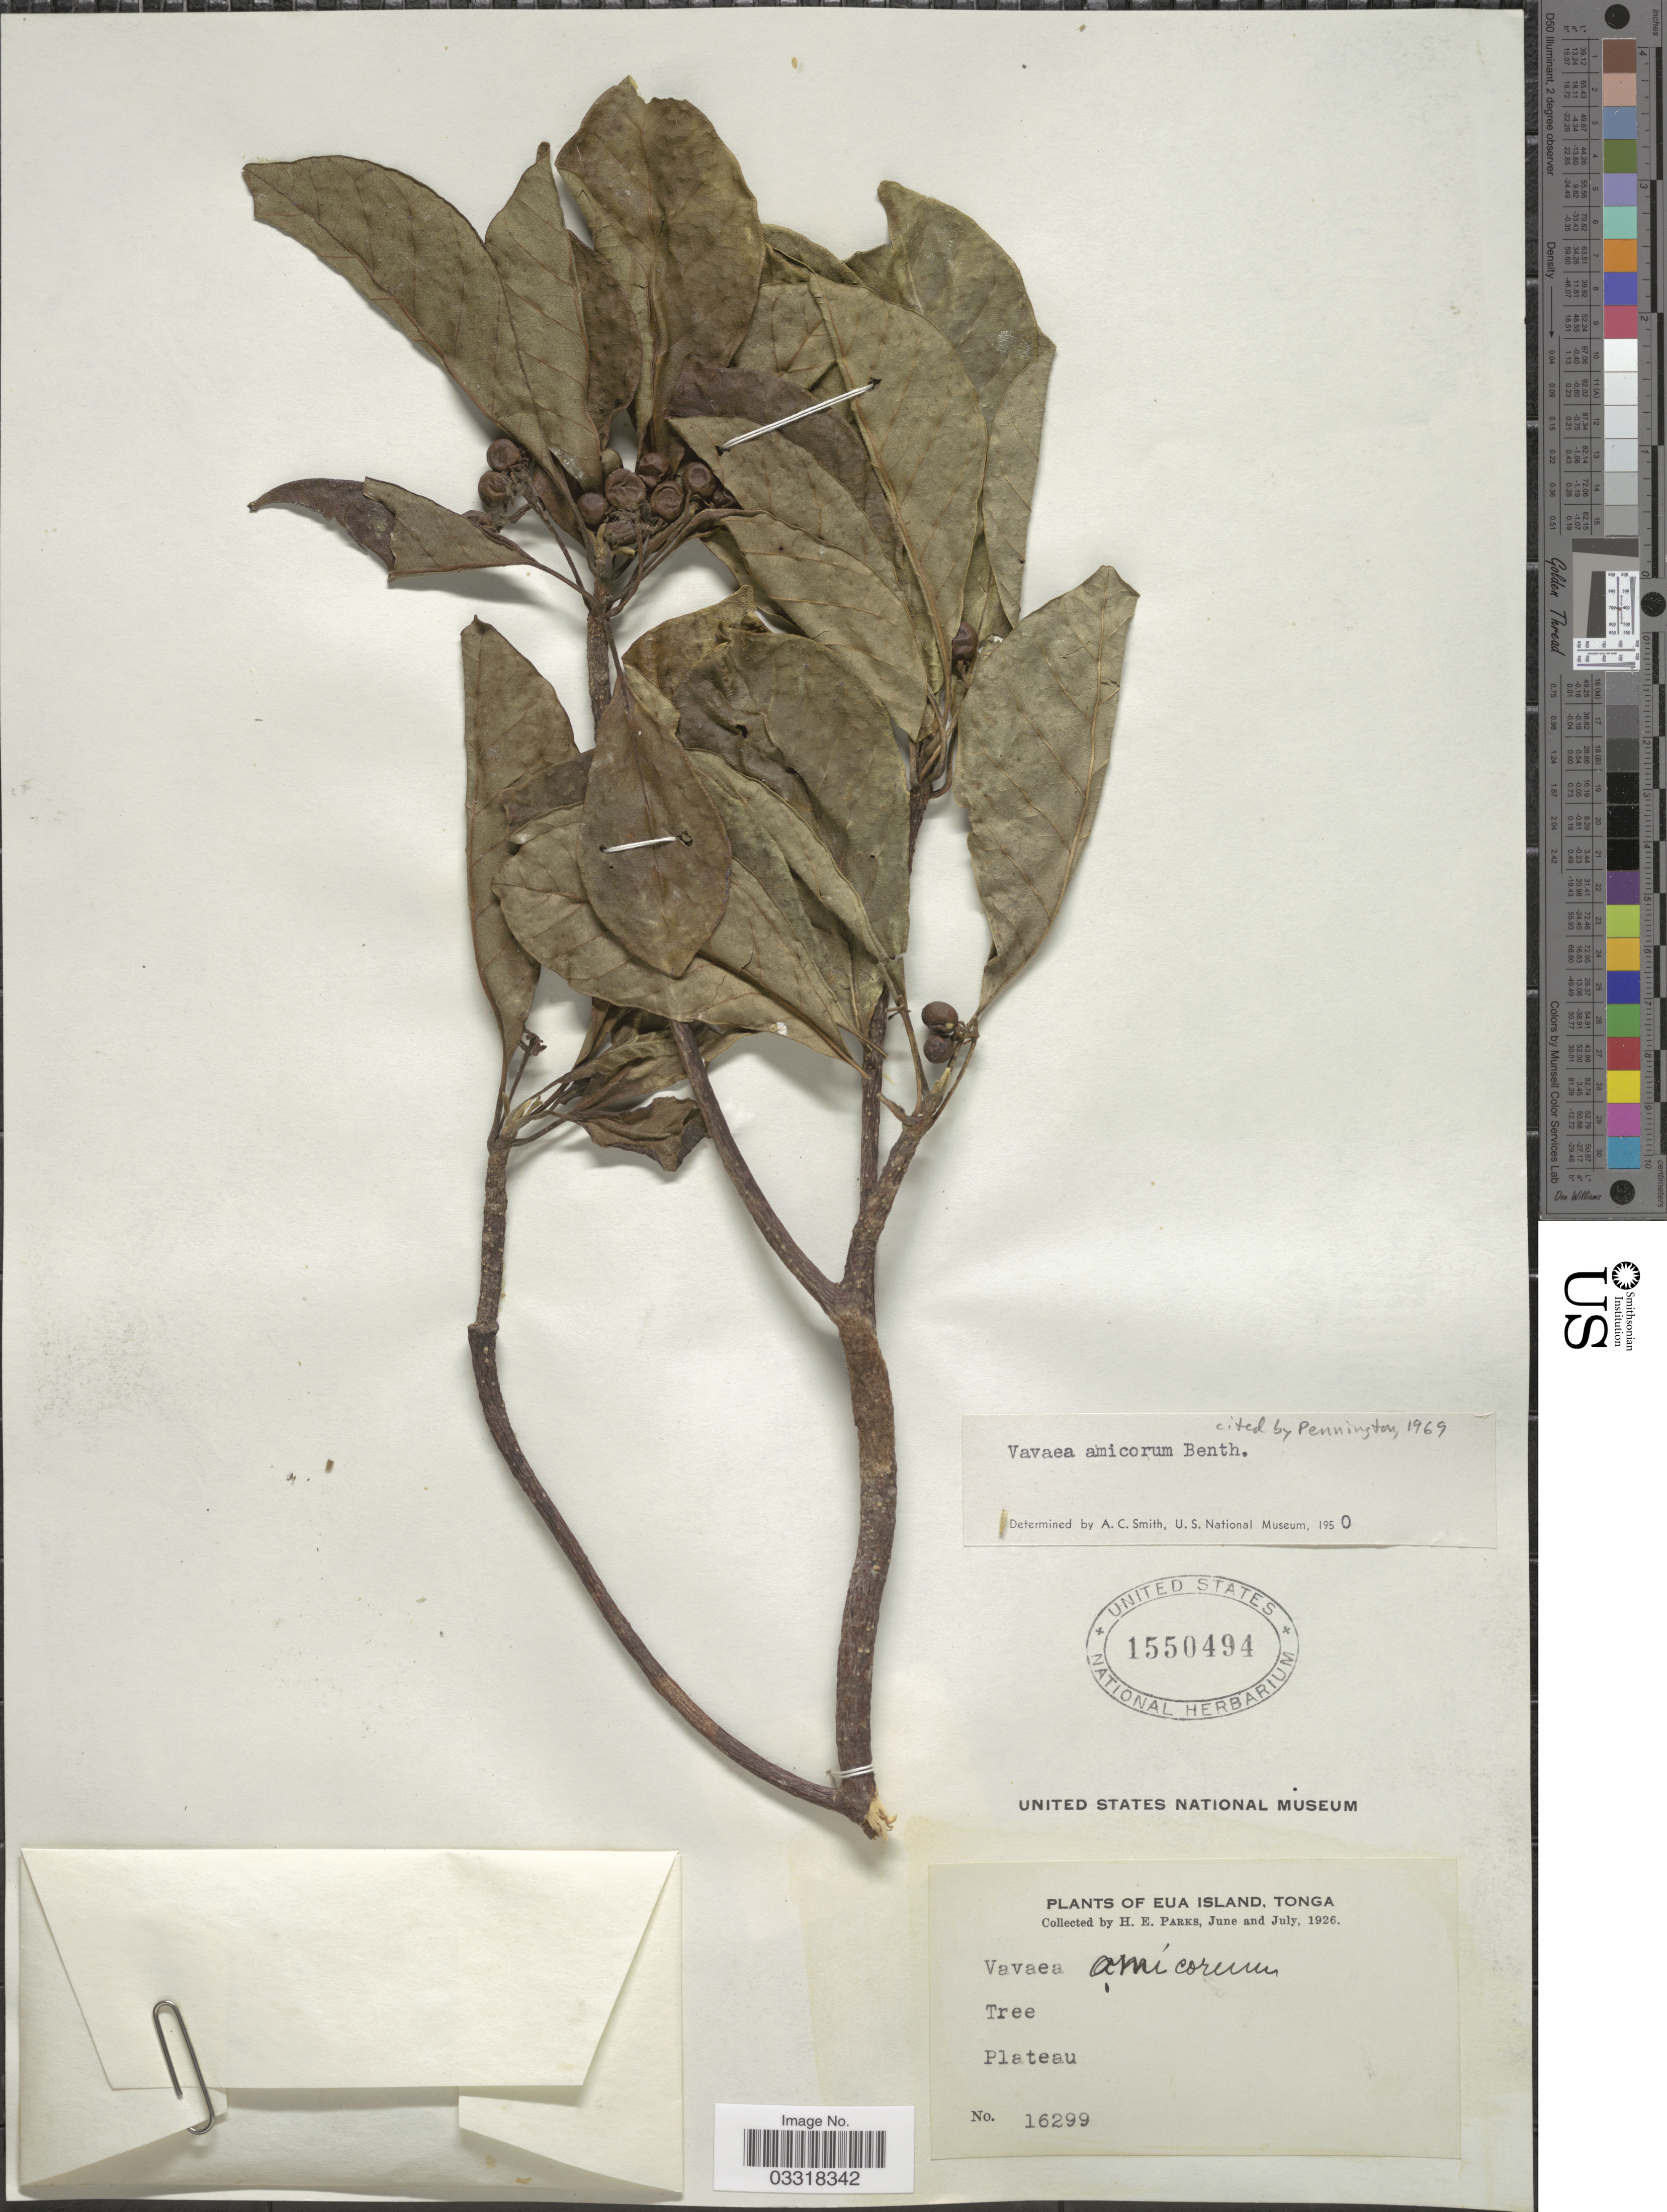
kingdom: Plantae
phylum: Tracheophyta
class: Magnoliopsida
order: Sapindales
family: Meliaceae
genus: Vavaea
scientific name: Vavaea amicorum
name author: Benth.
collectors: H. E. Parks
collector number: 16299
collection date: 1926-06/1926-07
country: Tonga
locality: Eua Island. Plateau.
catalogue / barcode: US 1550494